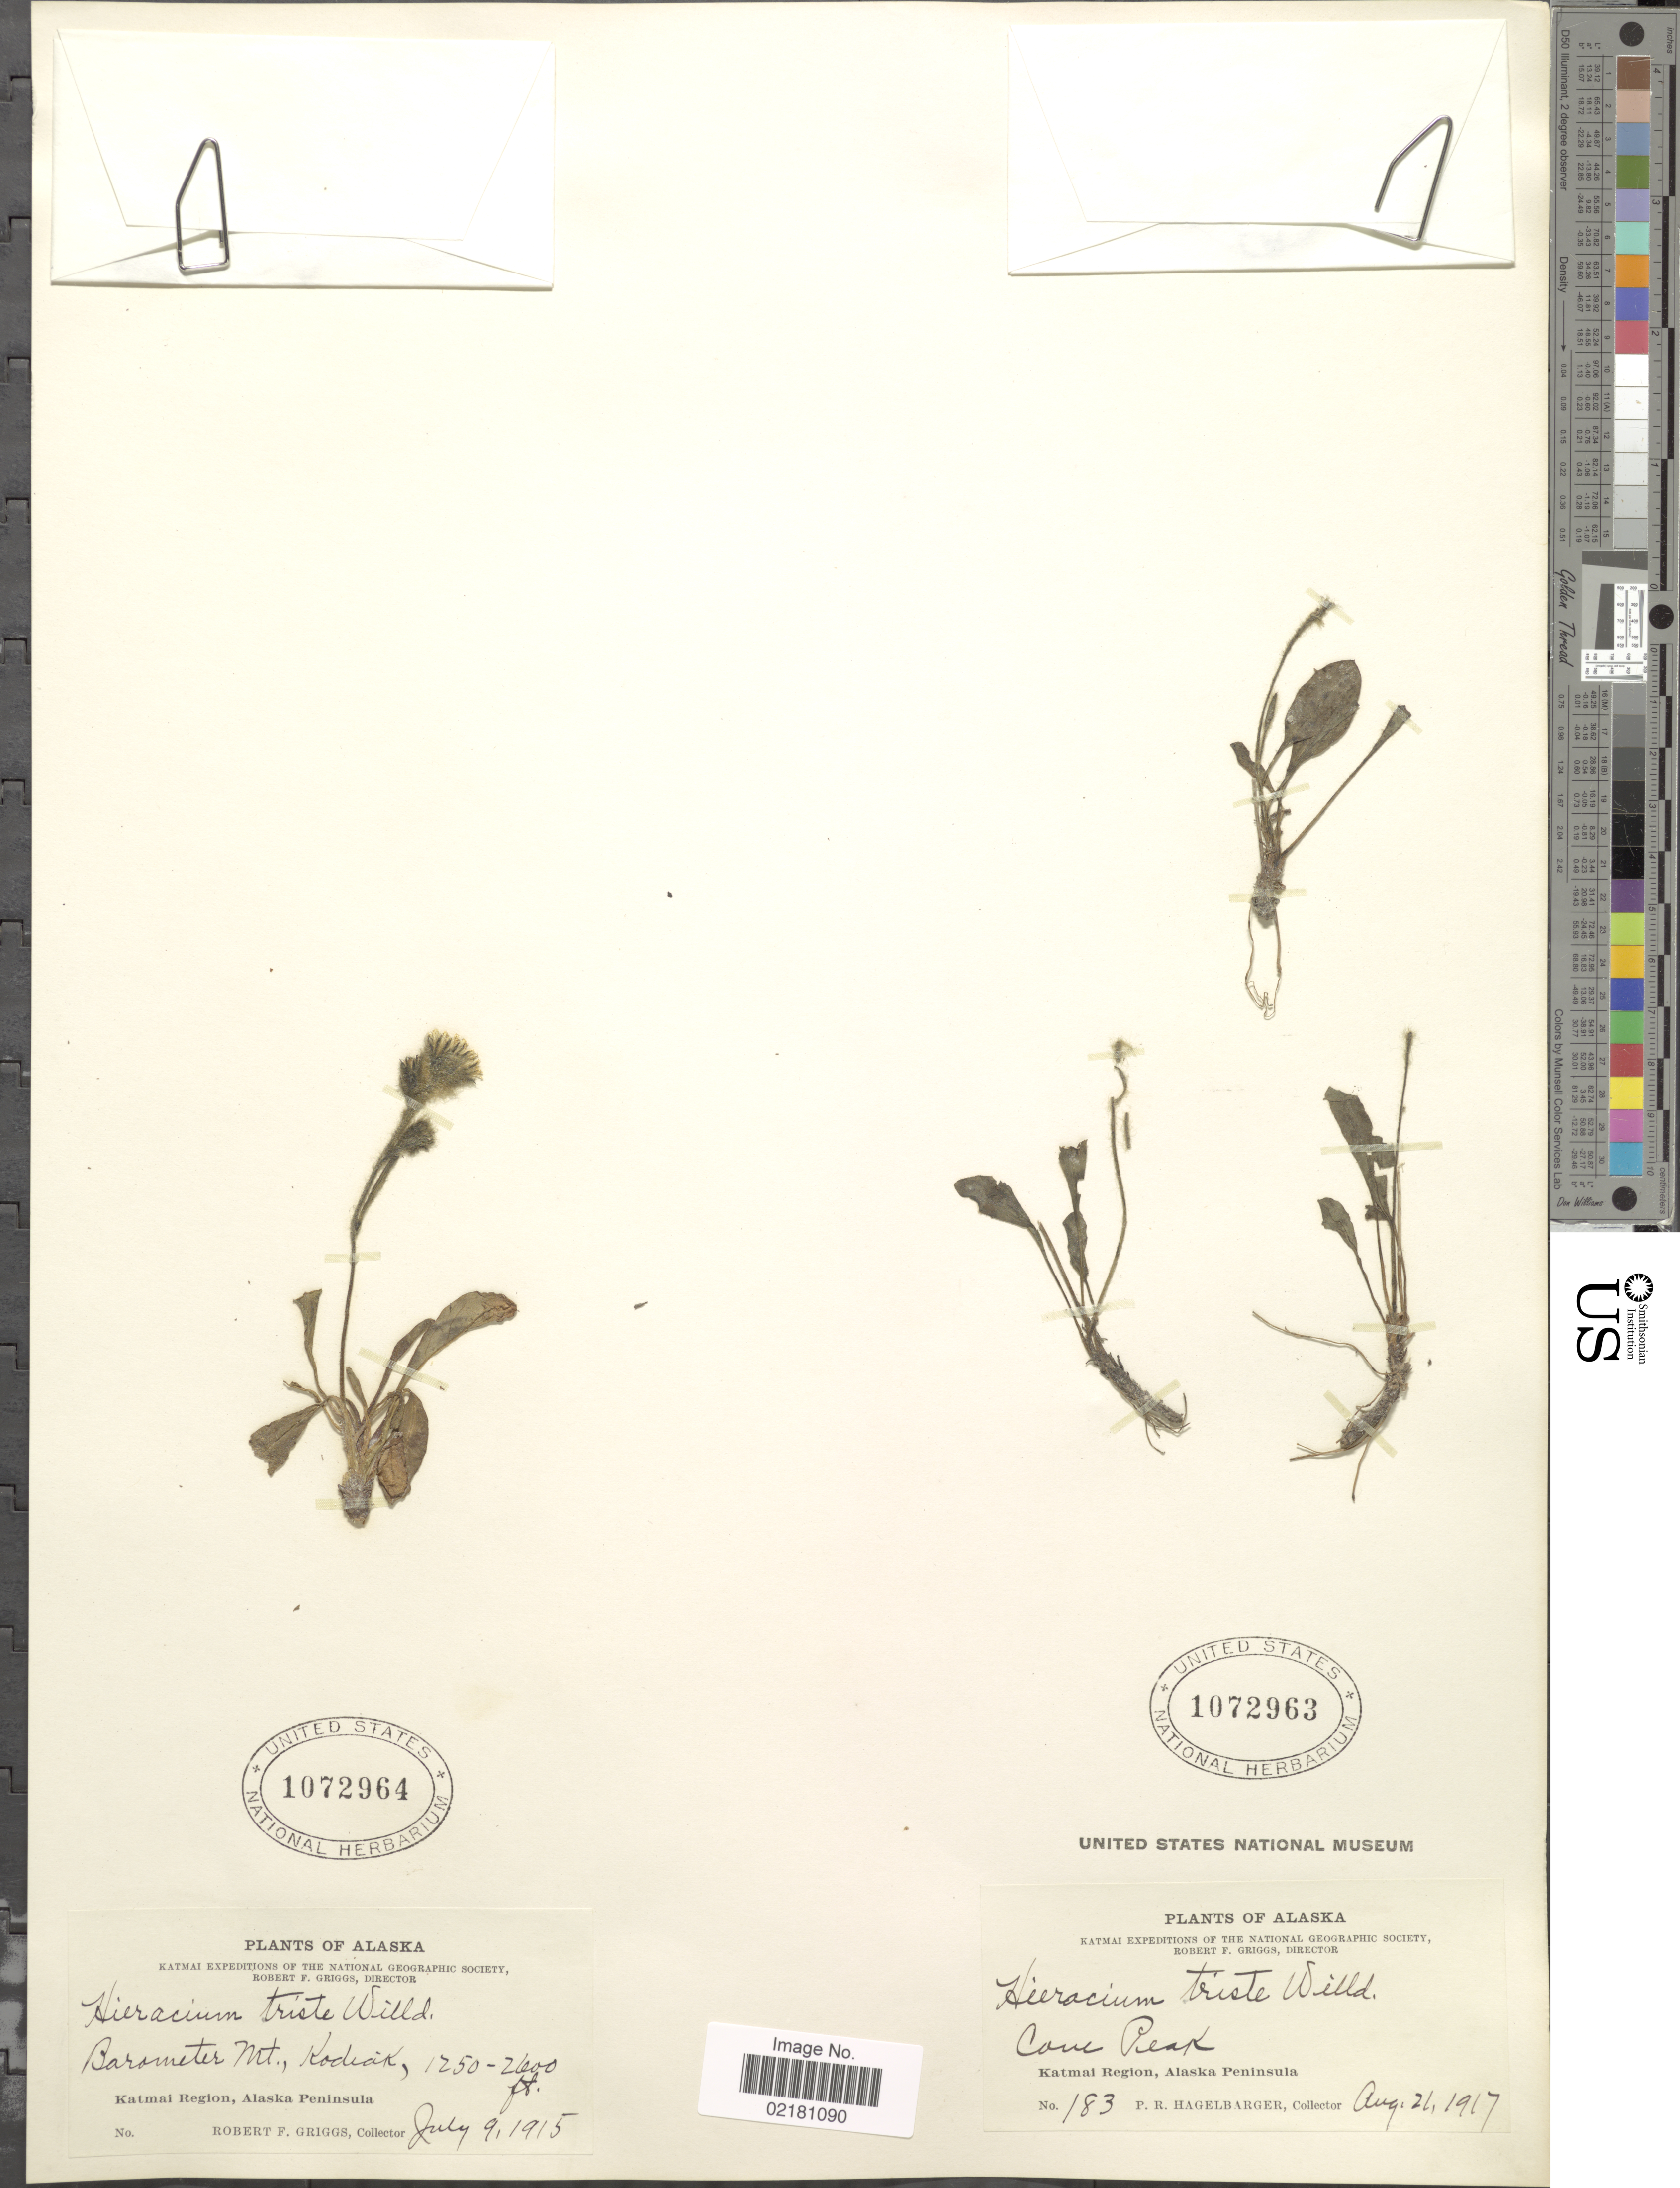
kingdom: Plantae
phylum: Tracheophyta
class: Magnoliopsida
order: Asterales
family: Asteraceae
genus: Hieracium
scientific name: Hieracium triste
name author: Willd. ex Spreng.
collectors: P. Hagelbarger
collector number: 183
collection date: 1917-08-21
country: United States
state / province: Alaska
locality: Cove Peak. Katmai Region, Alaska Peninsula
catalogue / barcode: US 1072963